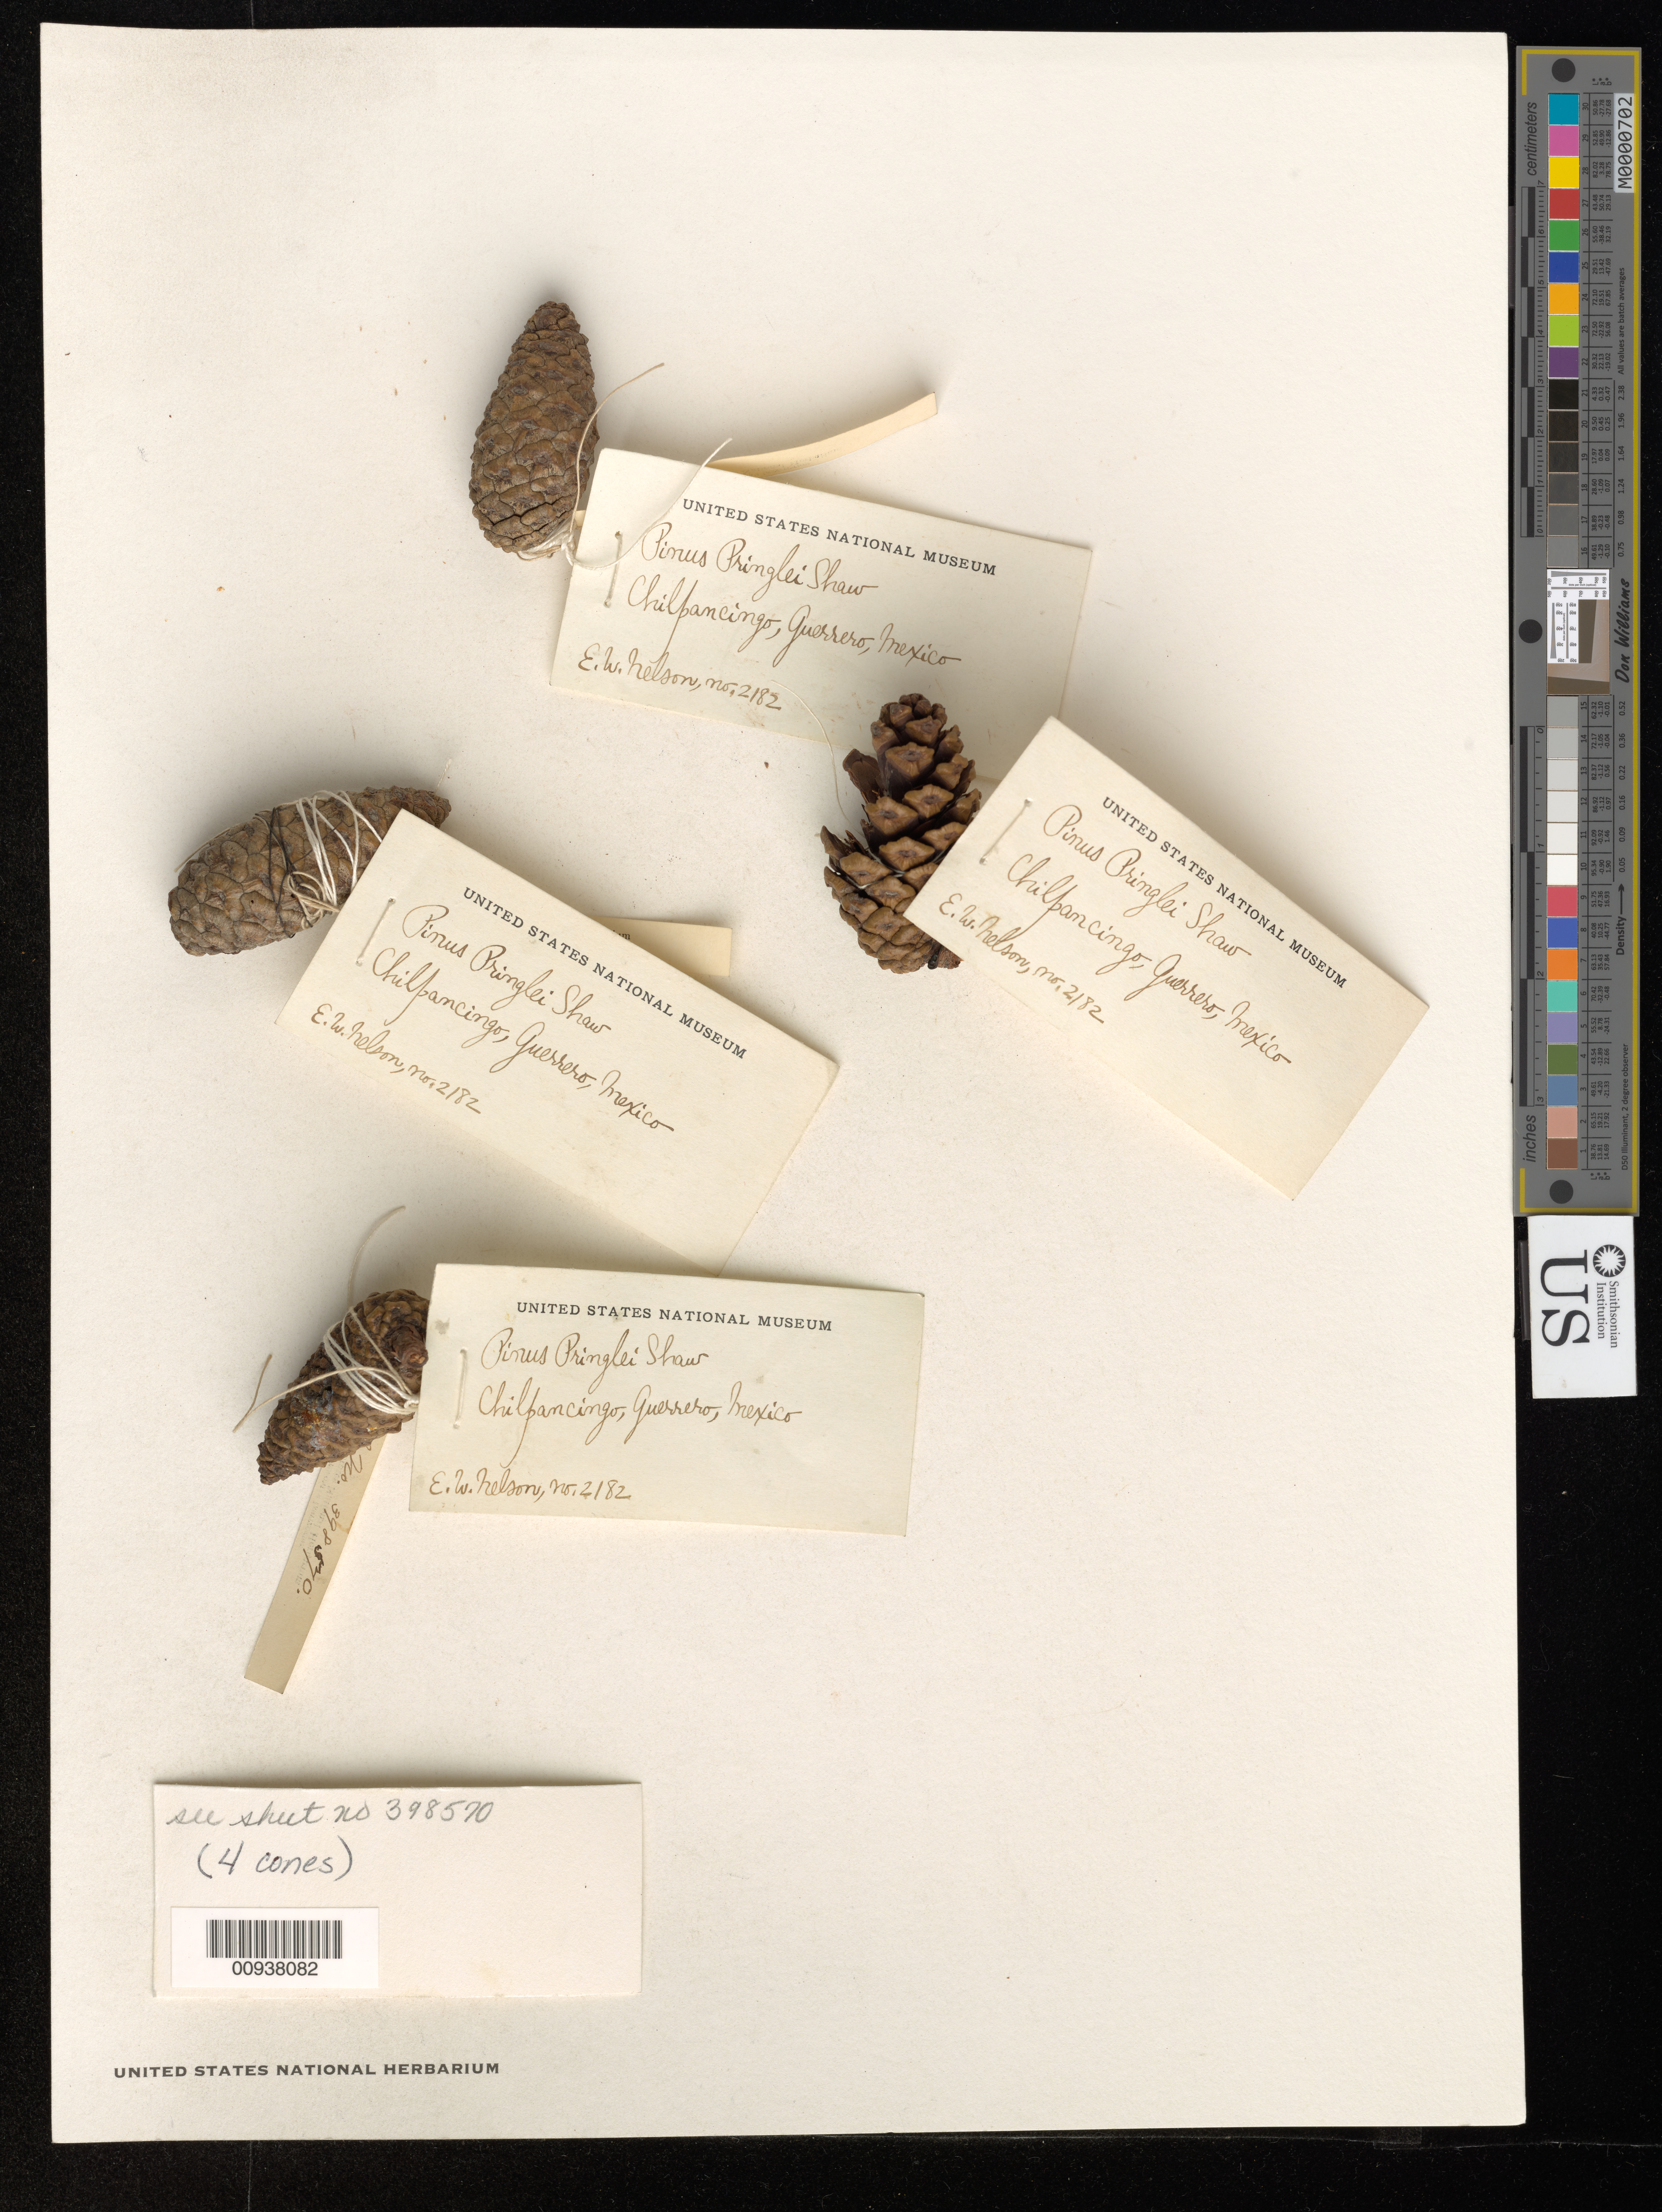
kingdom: Plantae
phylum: Tracheophyta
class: Pinopsida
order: Pinales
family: Pinaceae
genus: Pinus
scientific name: Pinus pringlei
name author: Shaw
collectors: E. W. Nelson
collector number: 2182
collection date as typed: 24 Dec 1894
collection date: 1894-12-24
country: Mexico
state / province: Guerrero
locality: Northeast slope of Sierra Madre near Chilpancingo.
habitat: Northeast slope of Sierra.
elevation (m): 2134